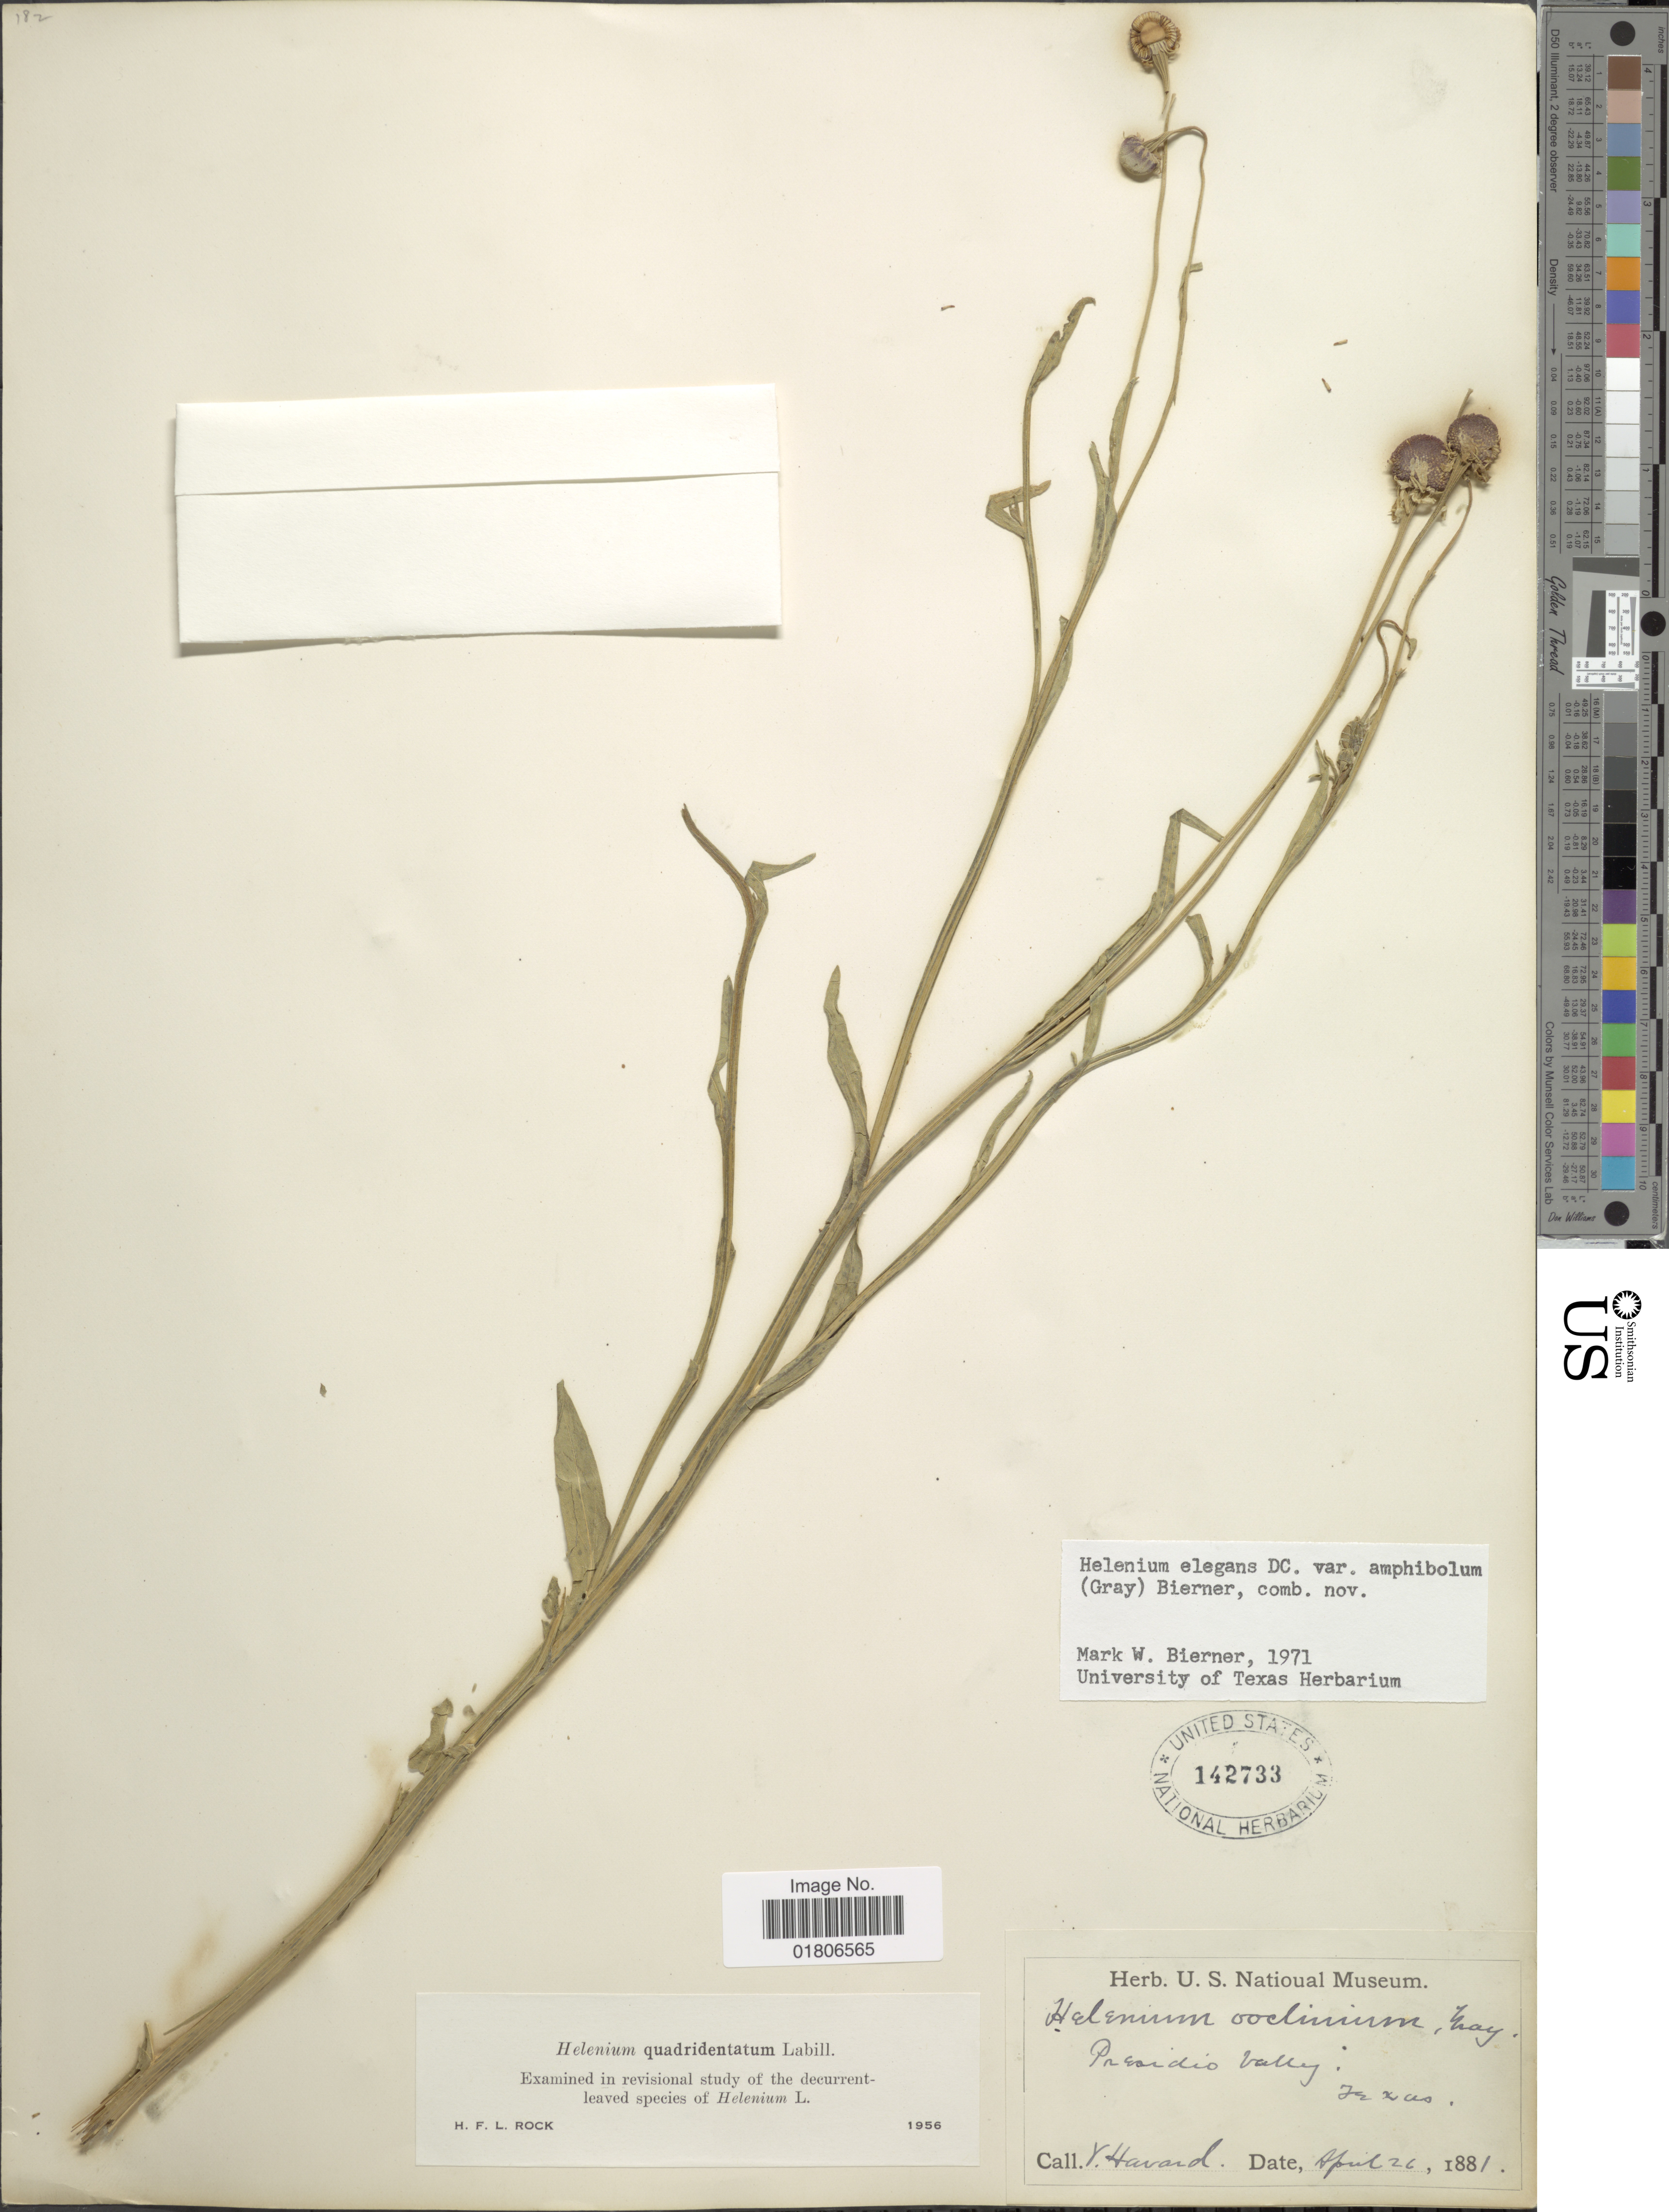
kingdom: Plantae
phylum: Tracheophyta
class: Magnoliopsida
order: Asterales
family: Asteraceae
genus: Helenium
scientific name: Helenium elegans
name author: DC.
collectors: V. Havard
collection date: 1881-04-26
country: United States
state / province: Texas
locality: Presidio Valley.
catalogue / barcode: US 142733